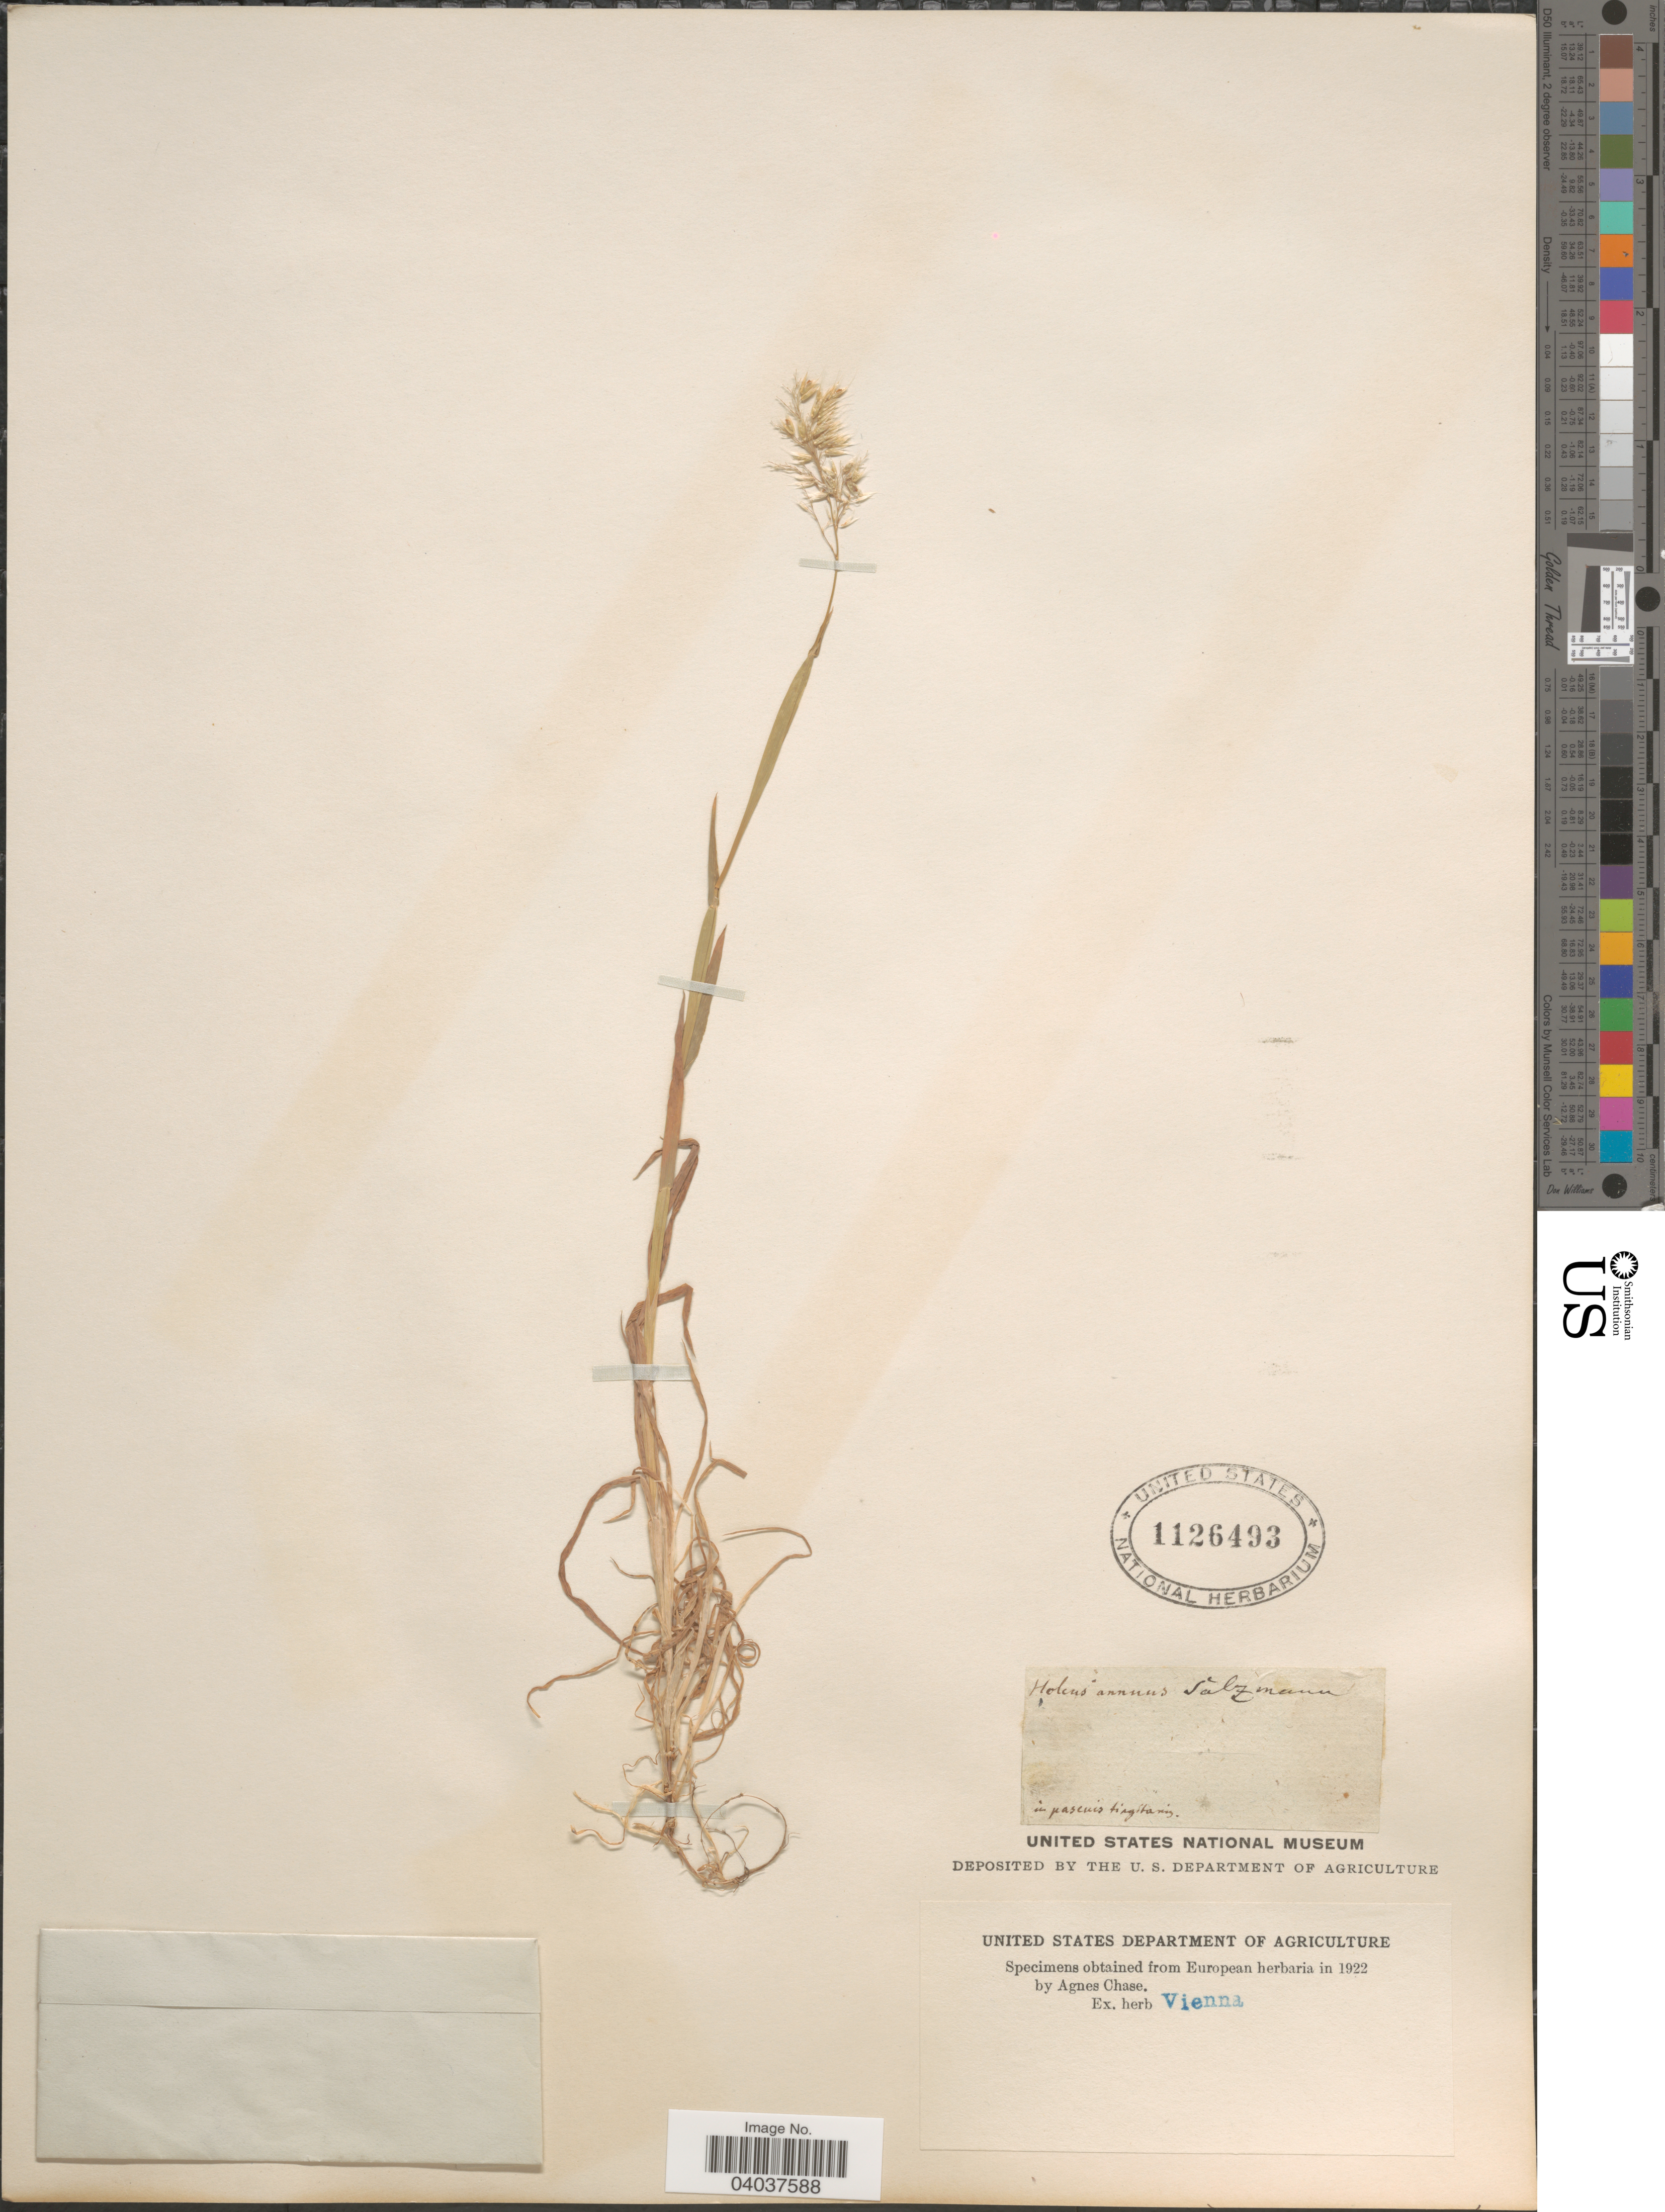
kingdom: Plantae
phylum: Tracheophyta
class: Liliopsida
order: Poales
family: Poaceae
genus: Holcus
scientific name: Holcus annuus subsp. setiglumis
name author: (Boiss. & Reut.) Salzm. et al. ex C.A. Mey.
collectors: -- Salzmann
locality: In pascuis tingataniz [interpreted].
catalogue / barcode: US 1126493